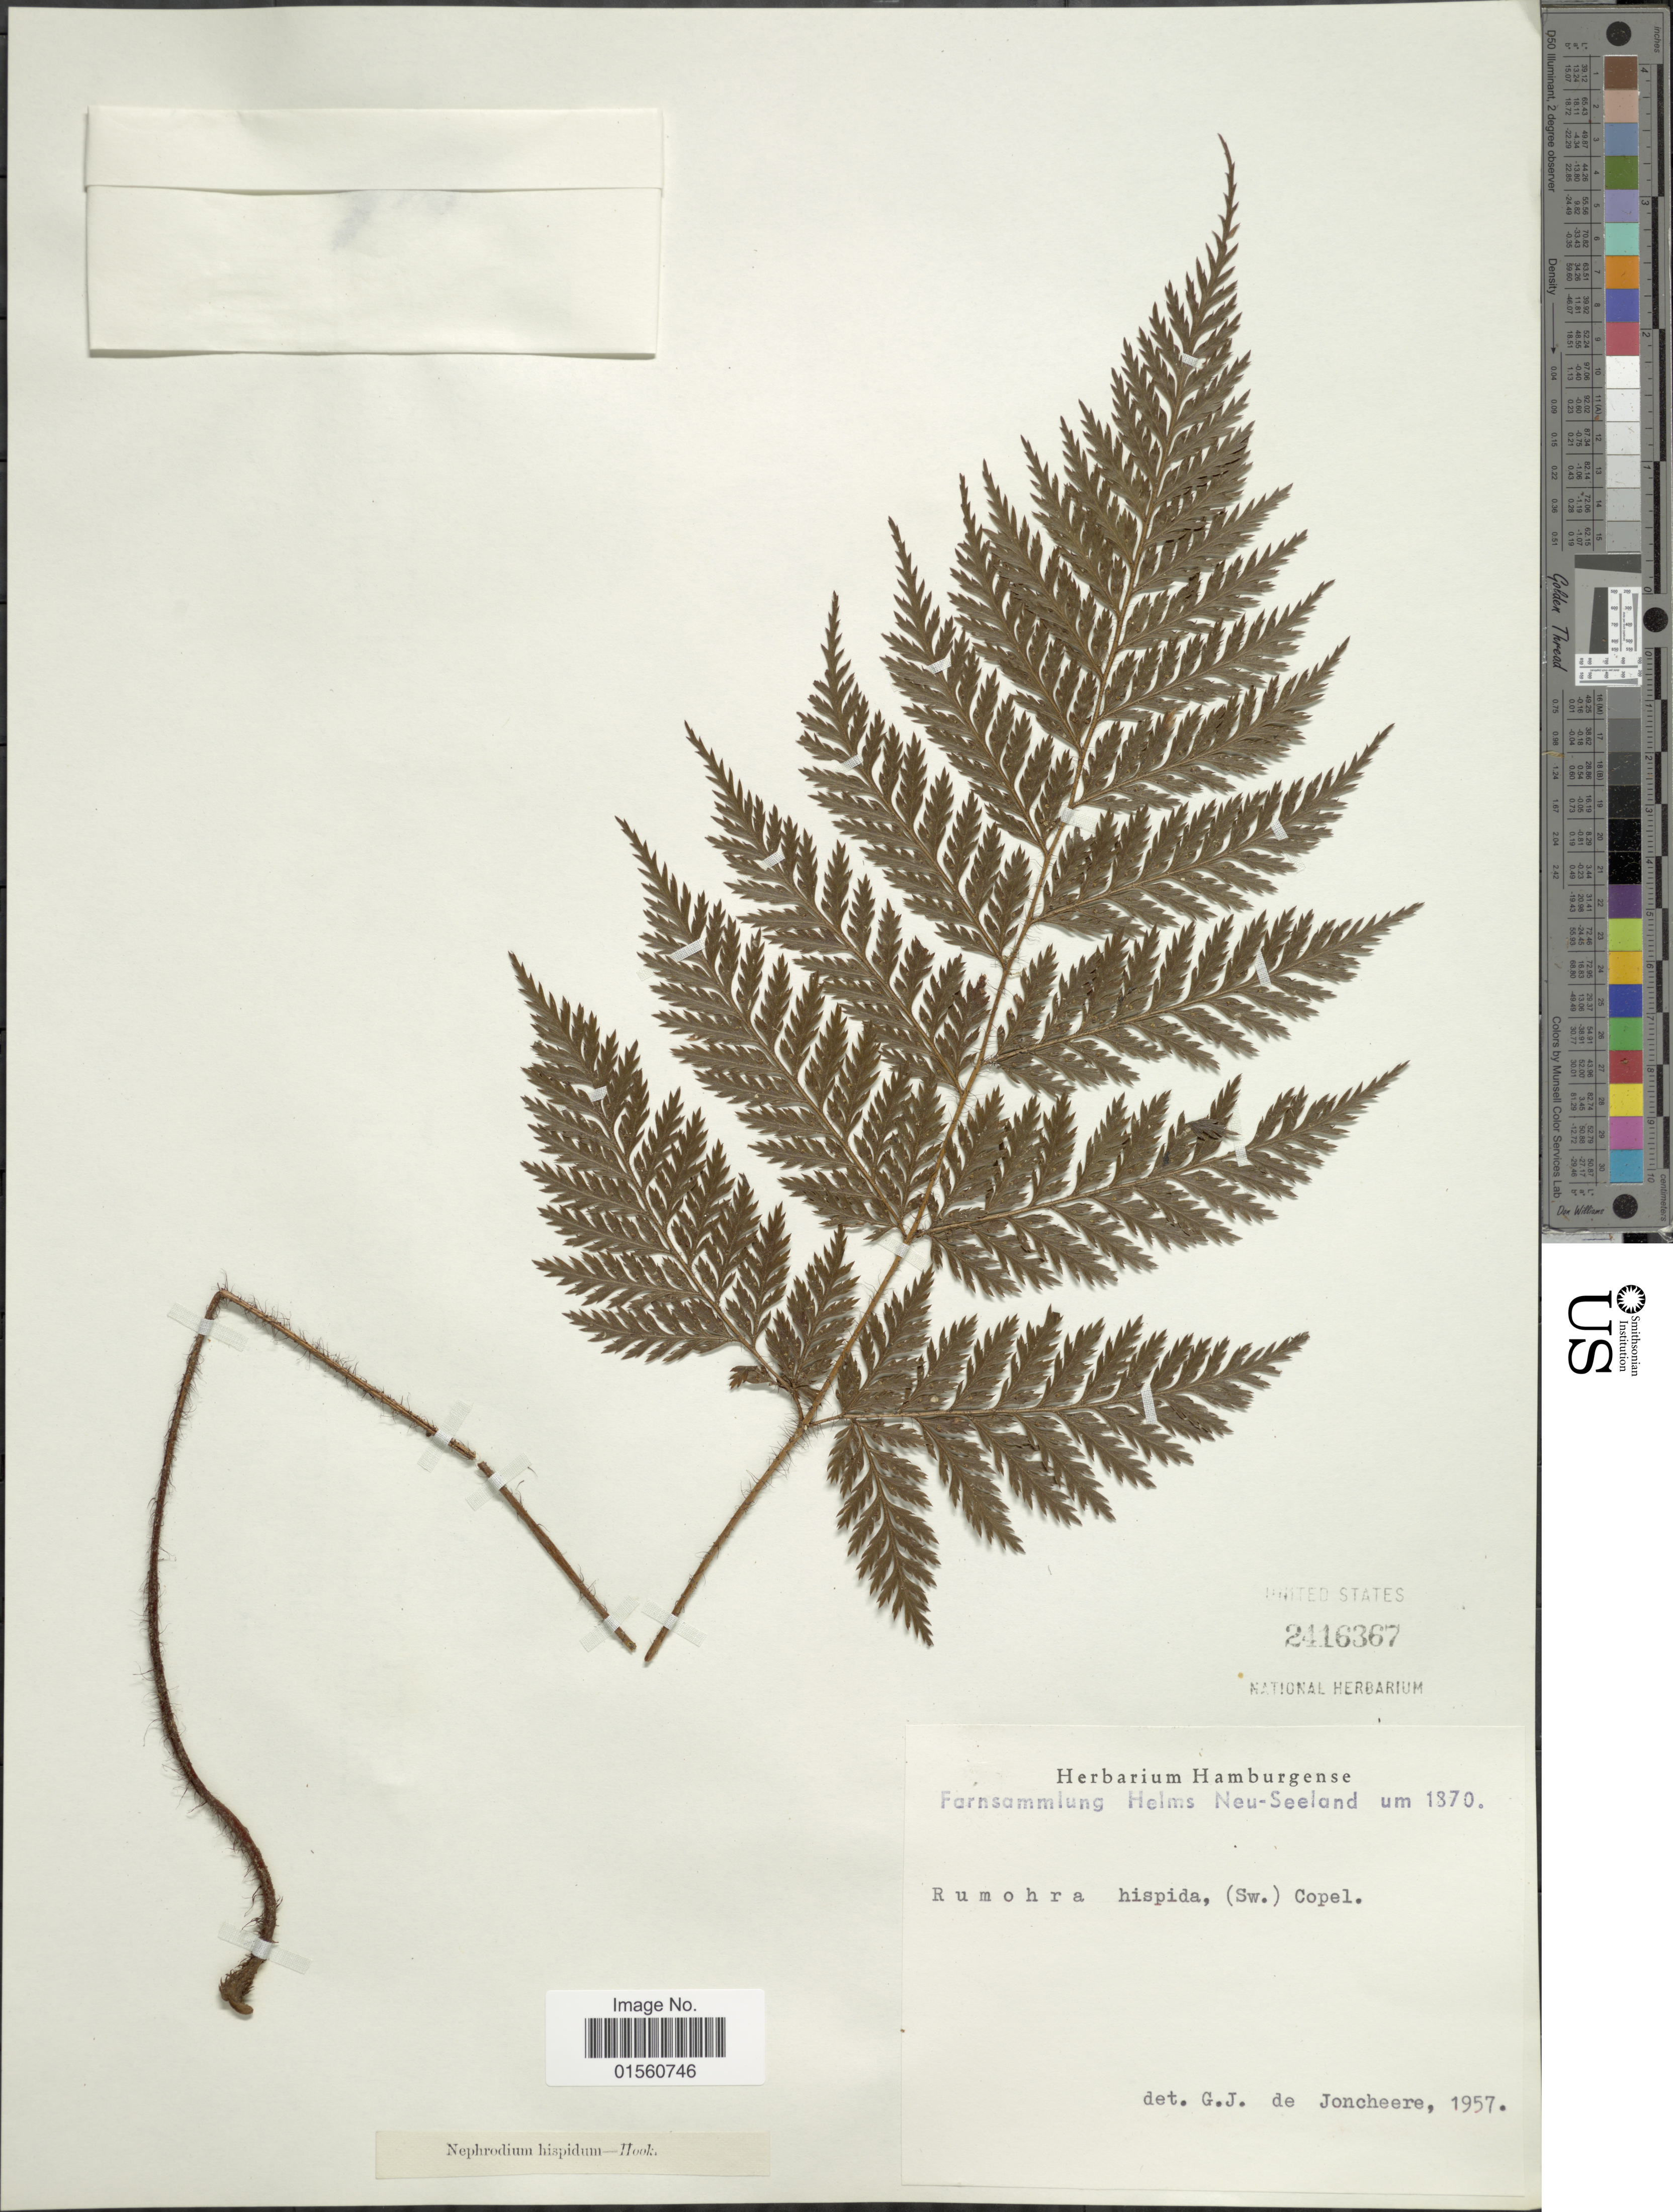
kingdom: Plantae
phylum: Tracheophyta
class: Polypodiopsida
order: Polypodiales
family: Dryopteridaceae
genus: Lastreopsis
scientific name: Lastreopsis hispida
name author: (Sw.) Tindale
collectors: Helms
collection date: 1870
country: New Zealand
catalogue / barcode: US 2416367